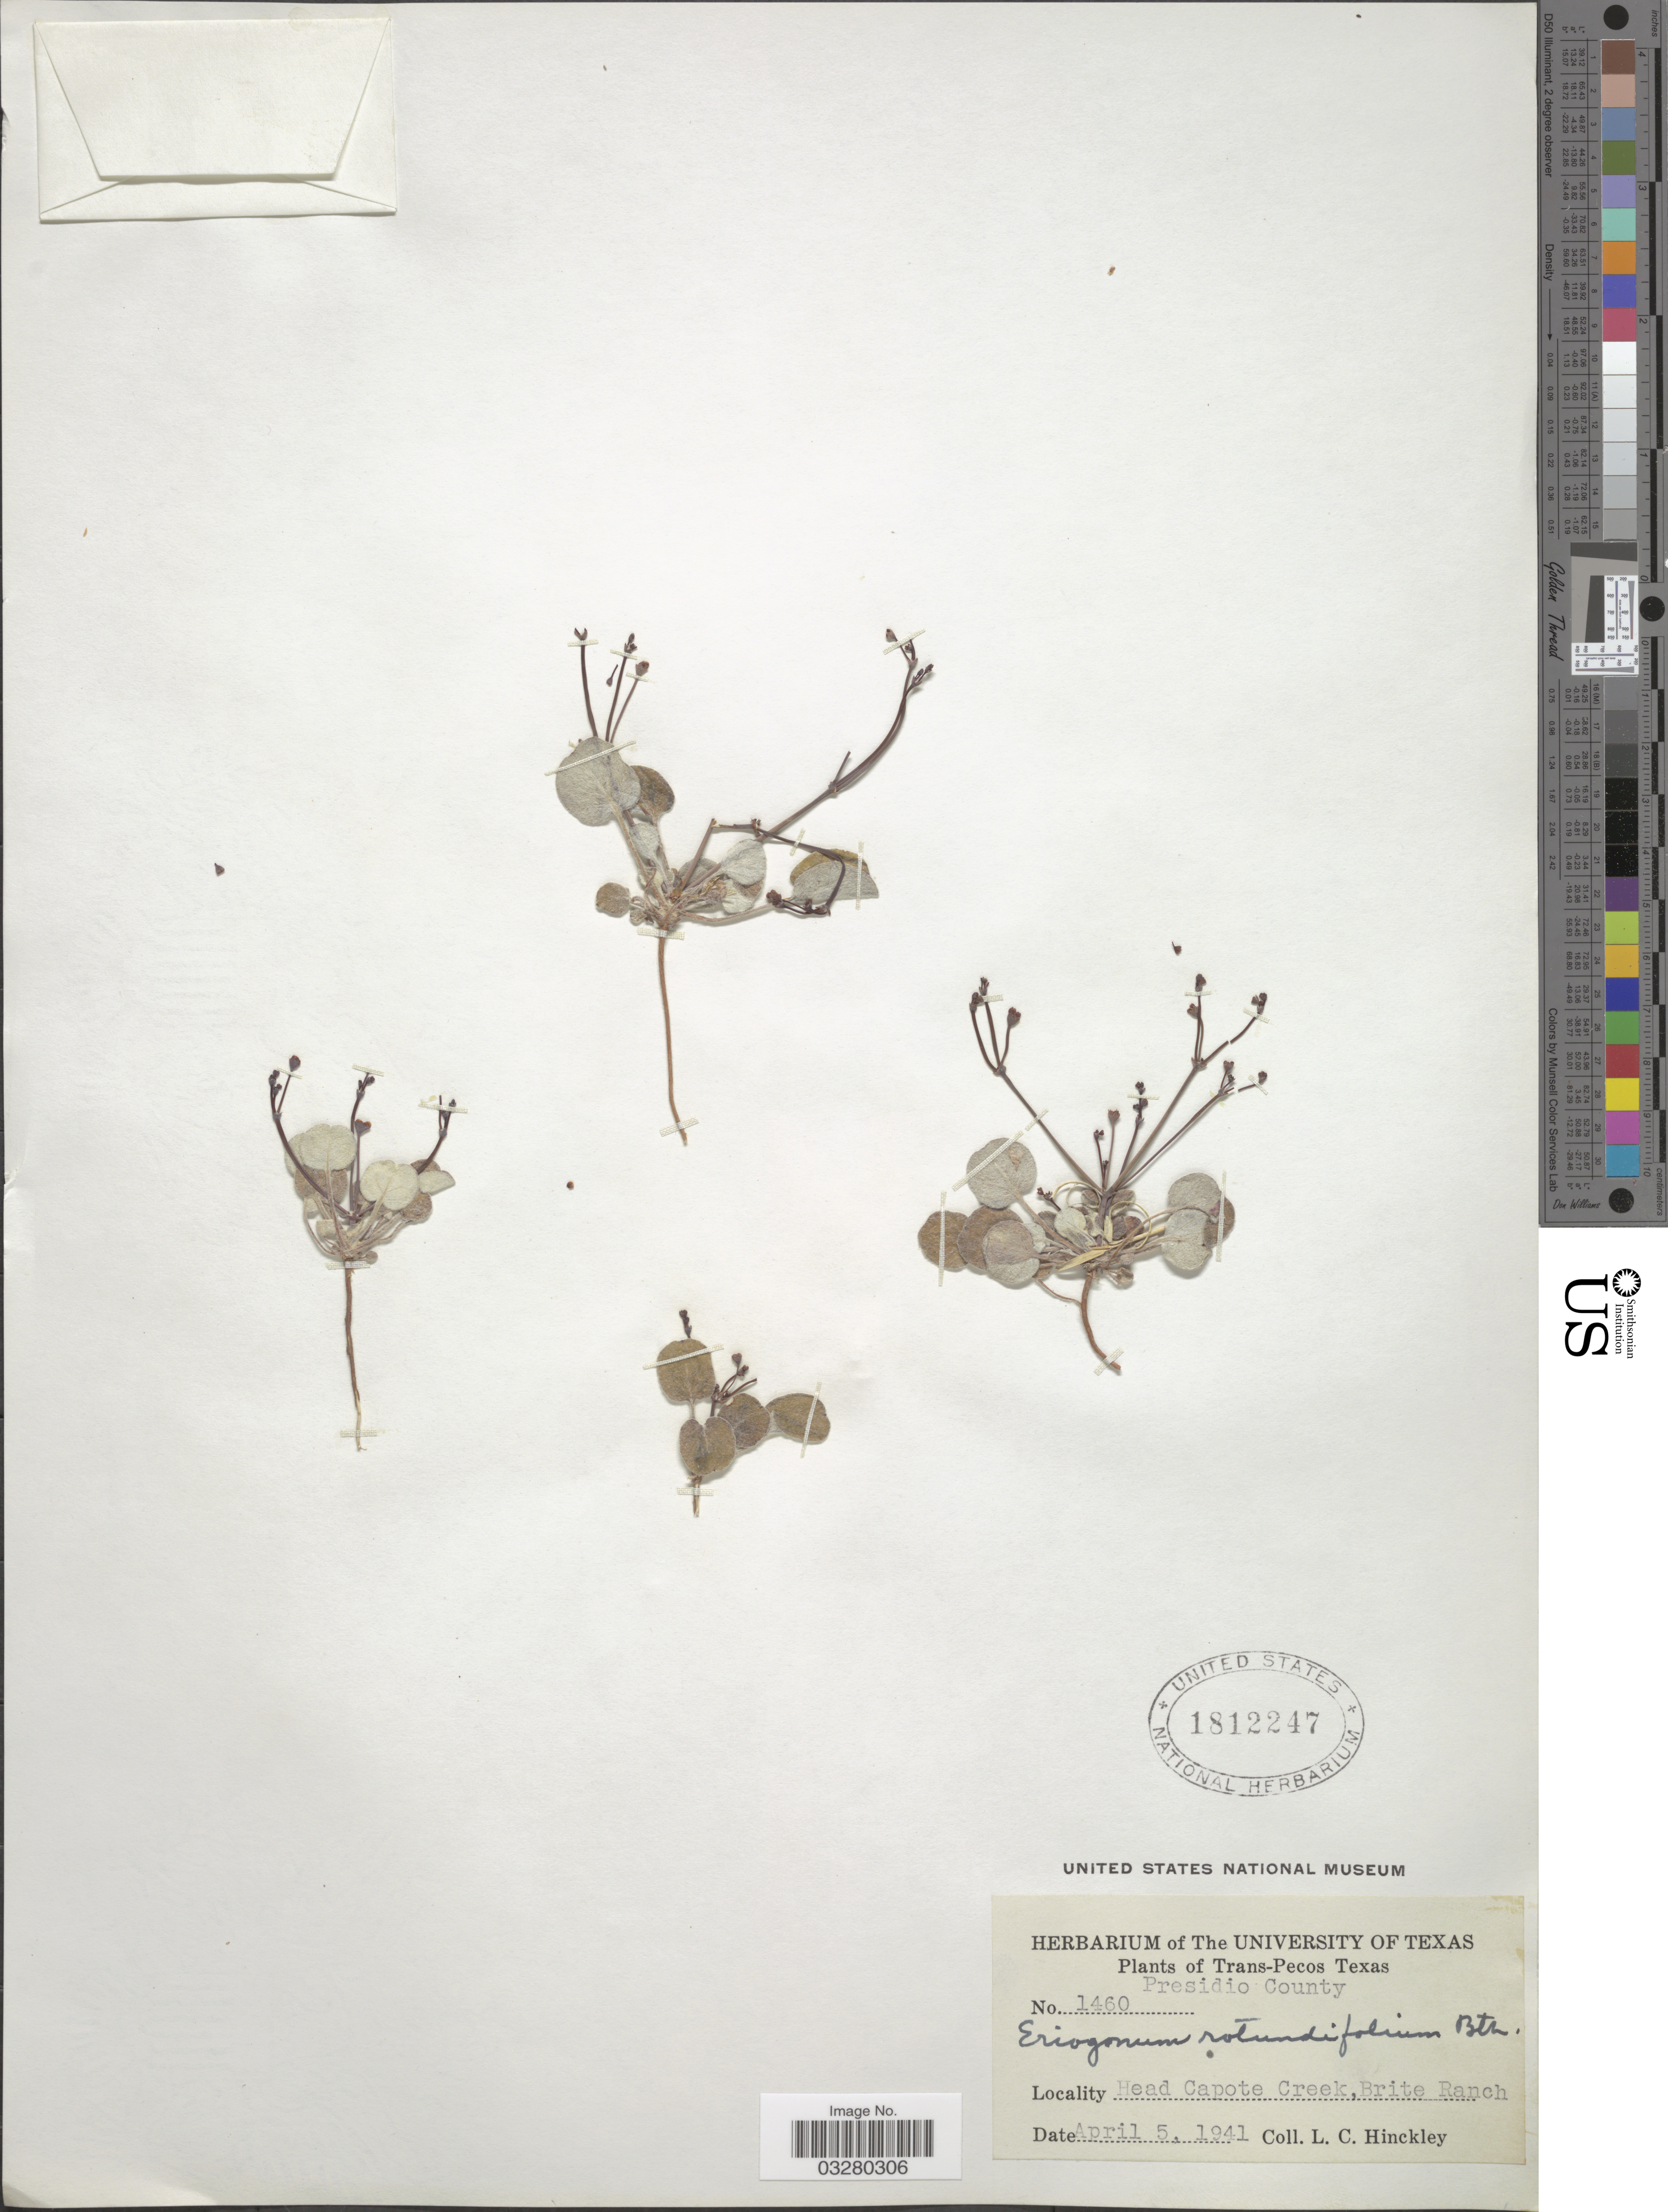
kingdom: Plantae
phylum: Tracheophyta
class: Magnoliopsida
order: Caryophyllales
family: Polygonaceae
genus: Eriogonum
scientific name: Eriogonum rotundifolium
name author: Benth. in DC.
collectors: L. Hinckley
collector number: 1460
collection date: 1941-04-05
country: United States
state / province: Texas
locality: Trans-Pecos Texas. Presidio County. Head Capote Creek, Brite Ranch.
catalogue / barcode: US 1812247